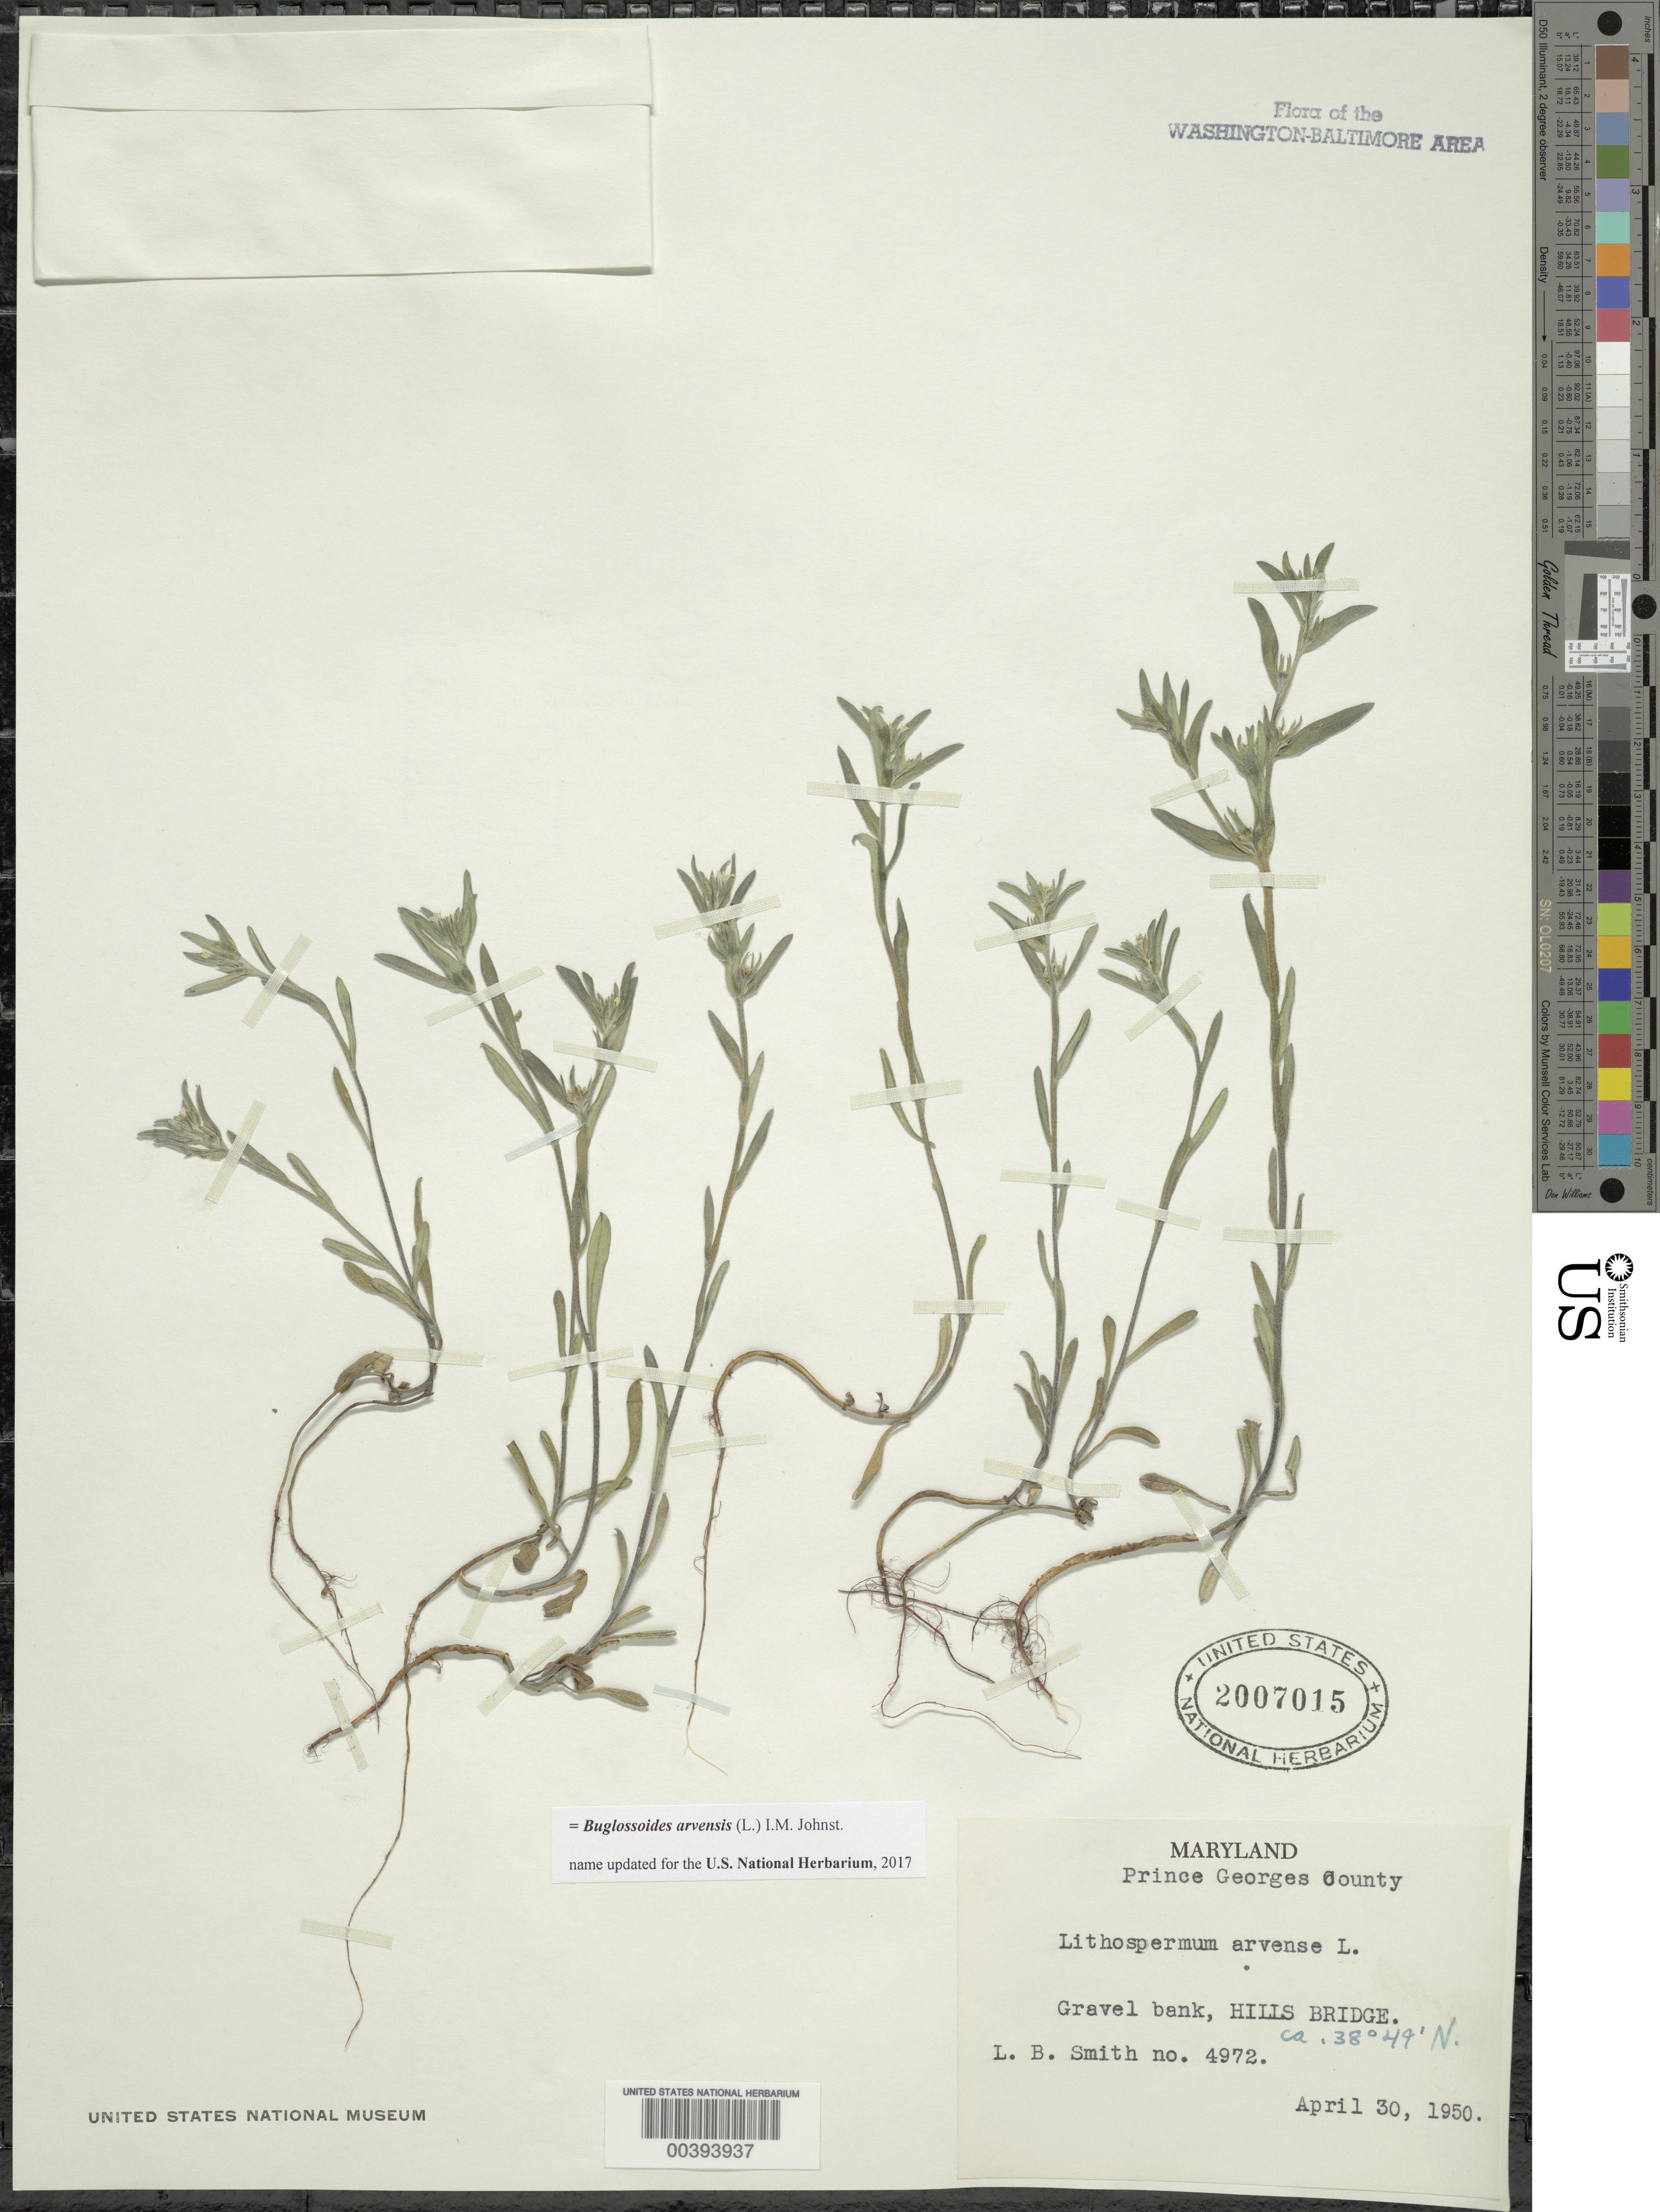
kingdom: Plantae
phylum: Tracheophyta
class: Magnoliopsida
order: Boraginales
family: Boraginaceae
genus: Buglossoides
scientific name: Buglossoides arvensis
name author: (L.) I.M. Johnst.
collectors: L. Smith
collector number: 4972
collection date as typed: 30 Apr 1950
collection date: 1950-04-30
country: United States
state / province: Maryland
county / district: Prince George's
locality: Hills Bridge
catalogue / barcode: US 2007015